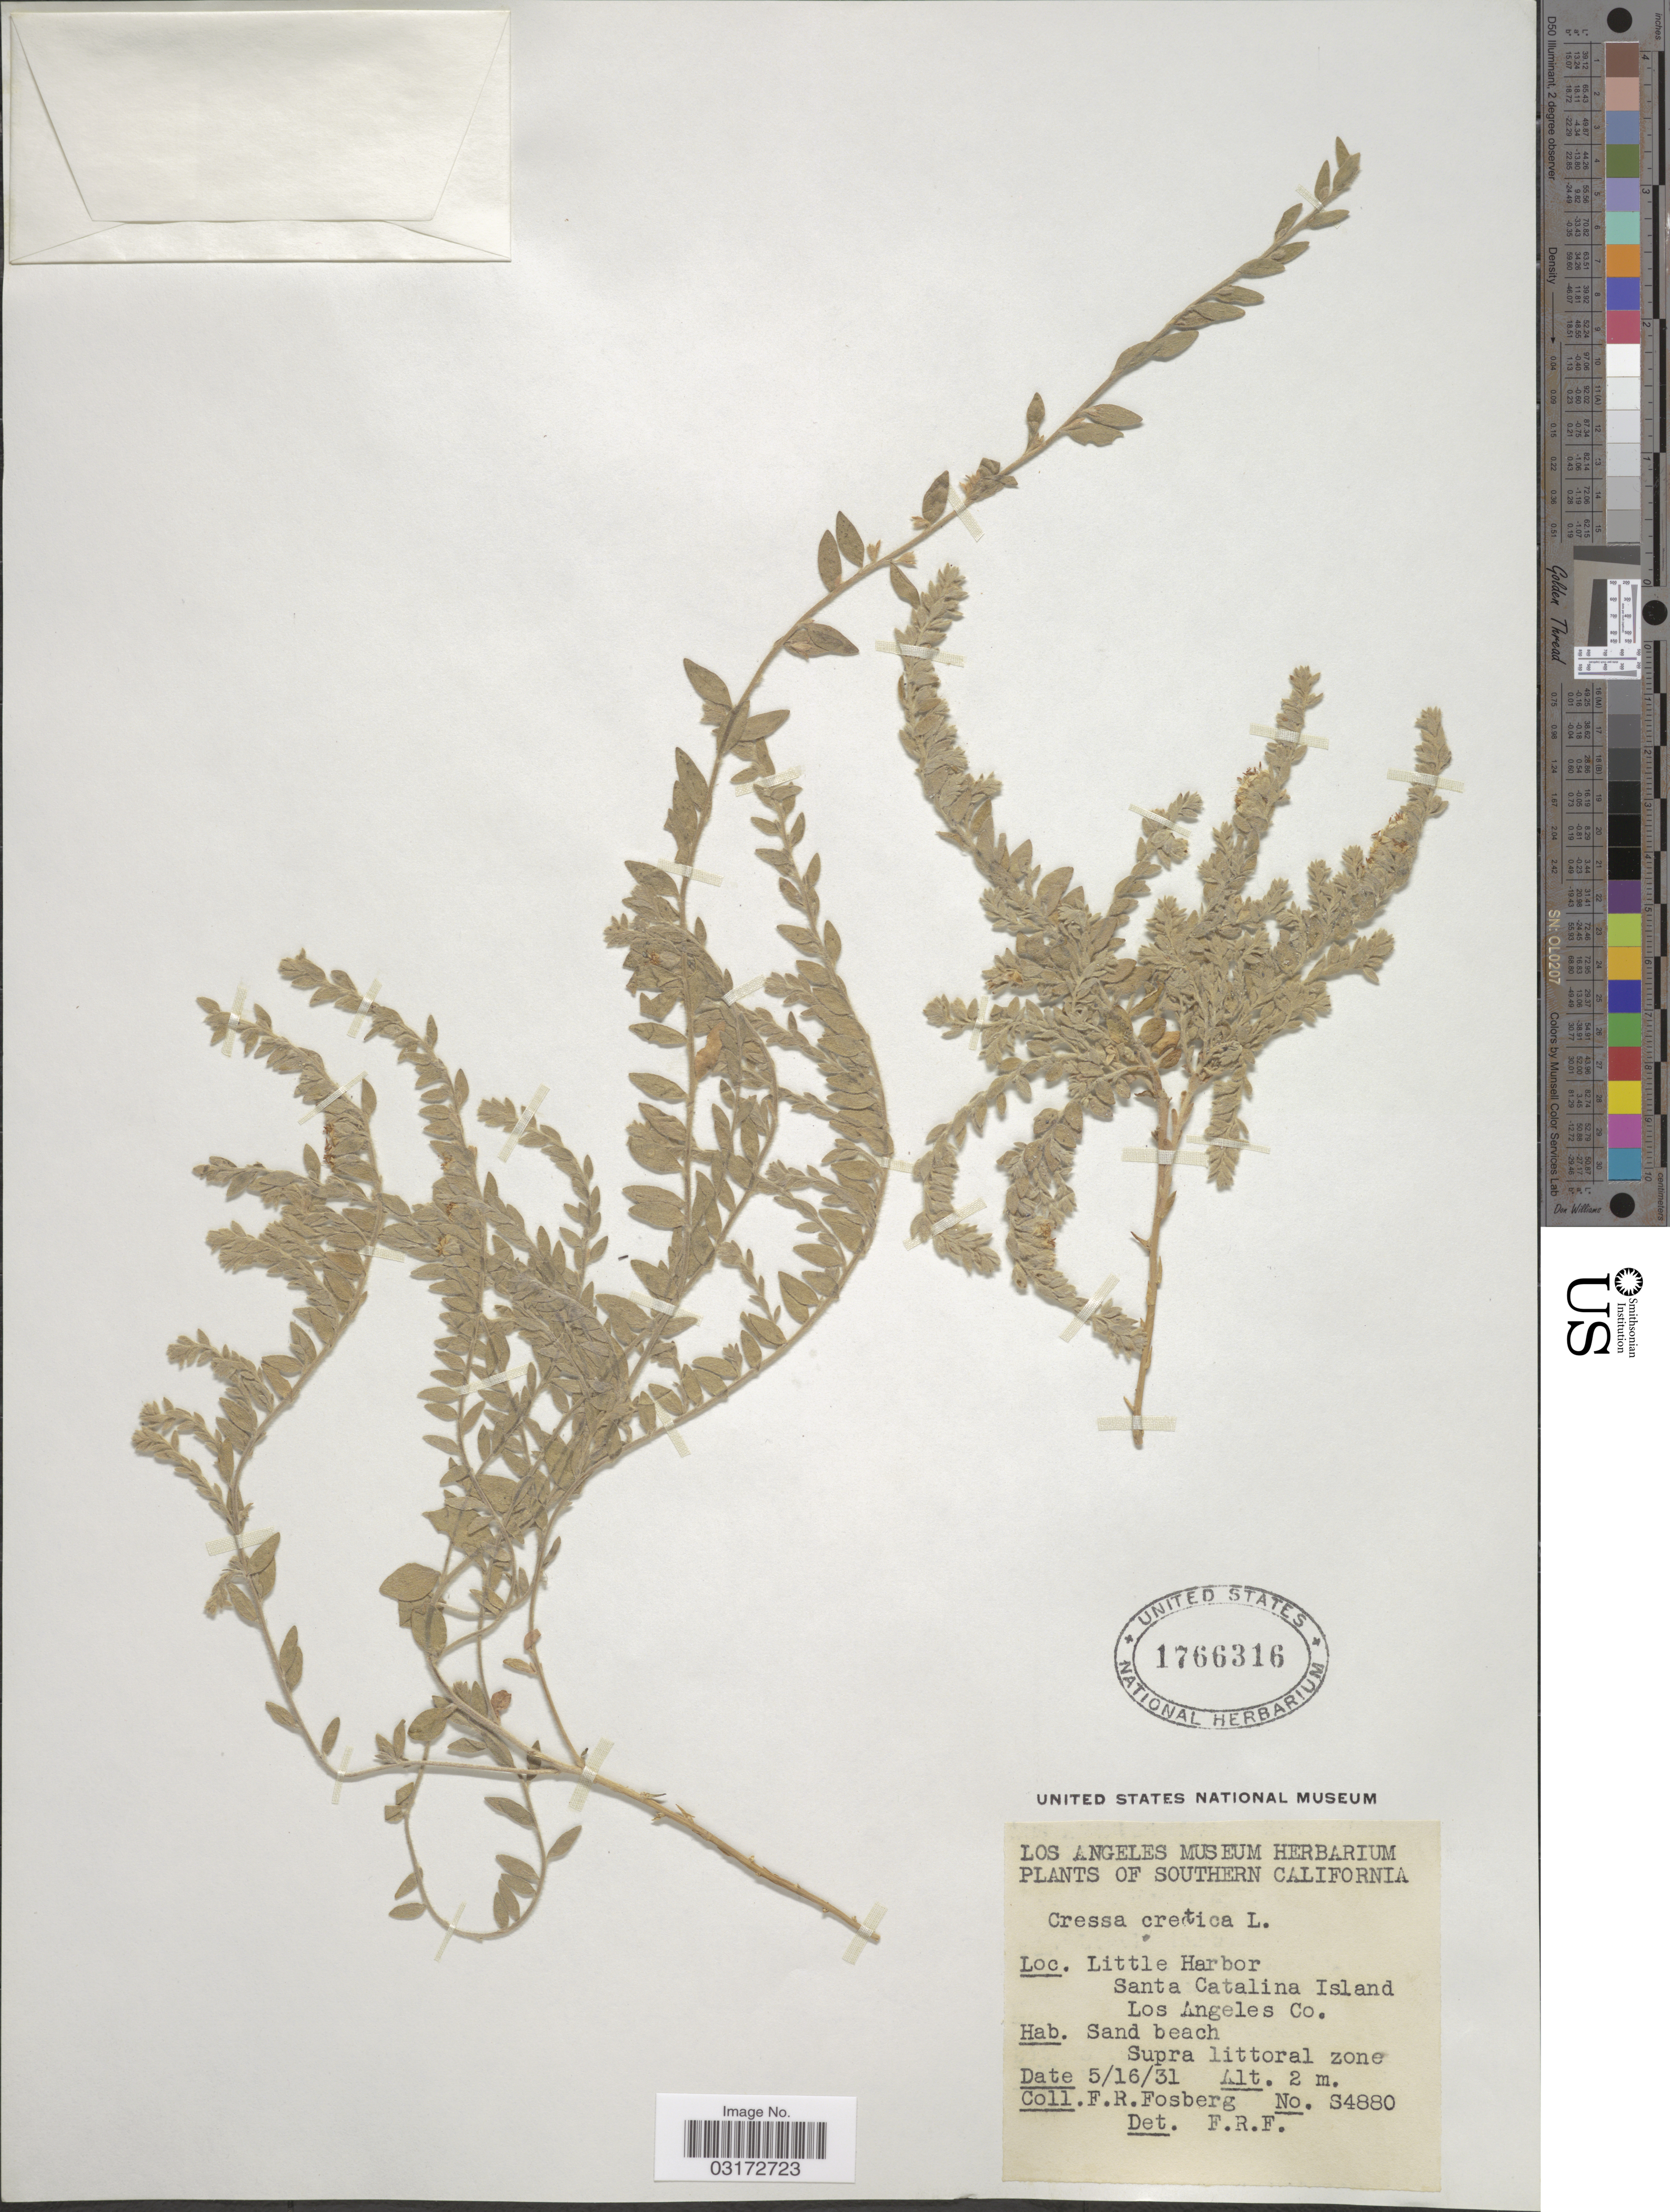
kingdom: Plantae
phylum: Tracheophyta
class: Magnoliopsida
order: Solanales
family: Convolvulaceae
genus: Cressa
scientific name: Cressa truxillensis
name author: Kunth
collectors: F. R. Fosberg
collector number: S4880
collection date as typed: Transcribed d/m/y: 16/5/31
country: United States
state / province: California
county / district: Los Angeles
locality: Southern California. Little Harbor, Santa Catalina Island, Los Angeles Co.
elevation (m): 2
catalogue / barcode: US 1766316